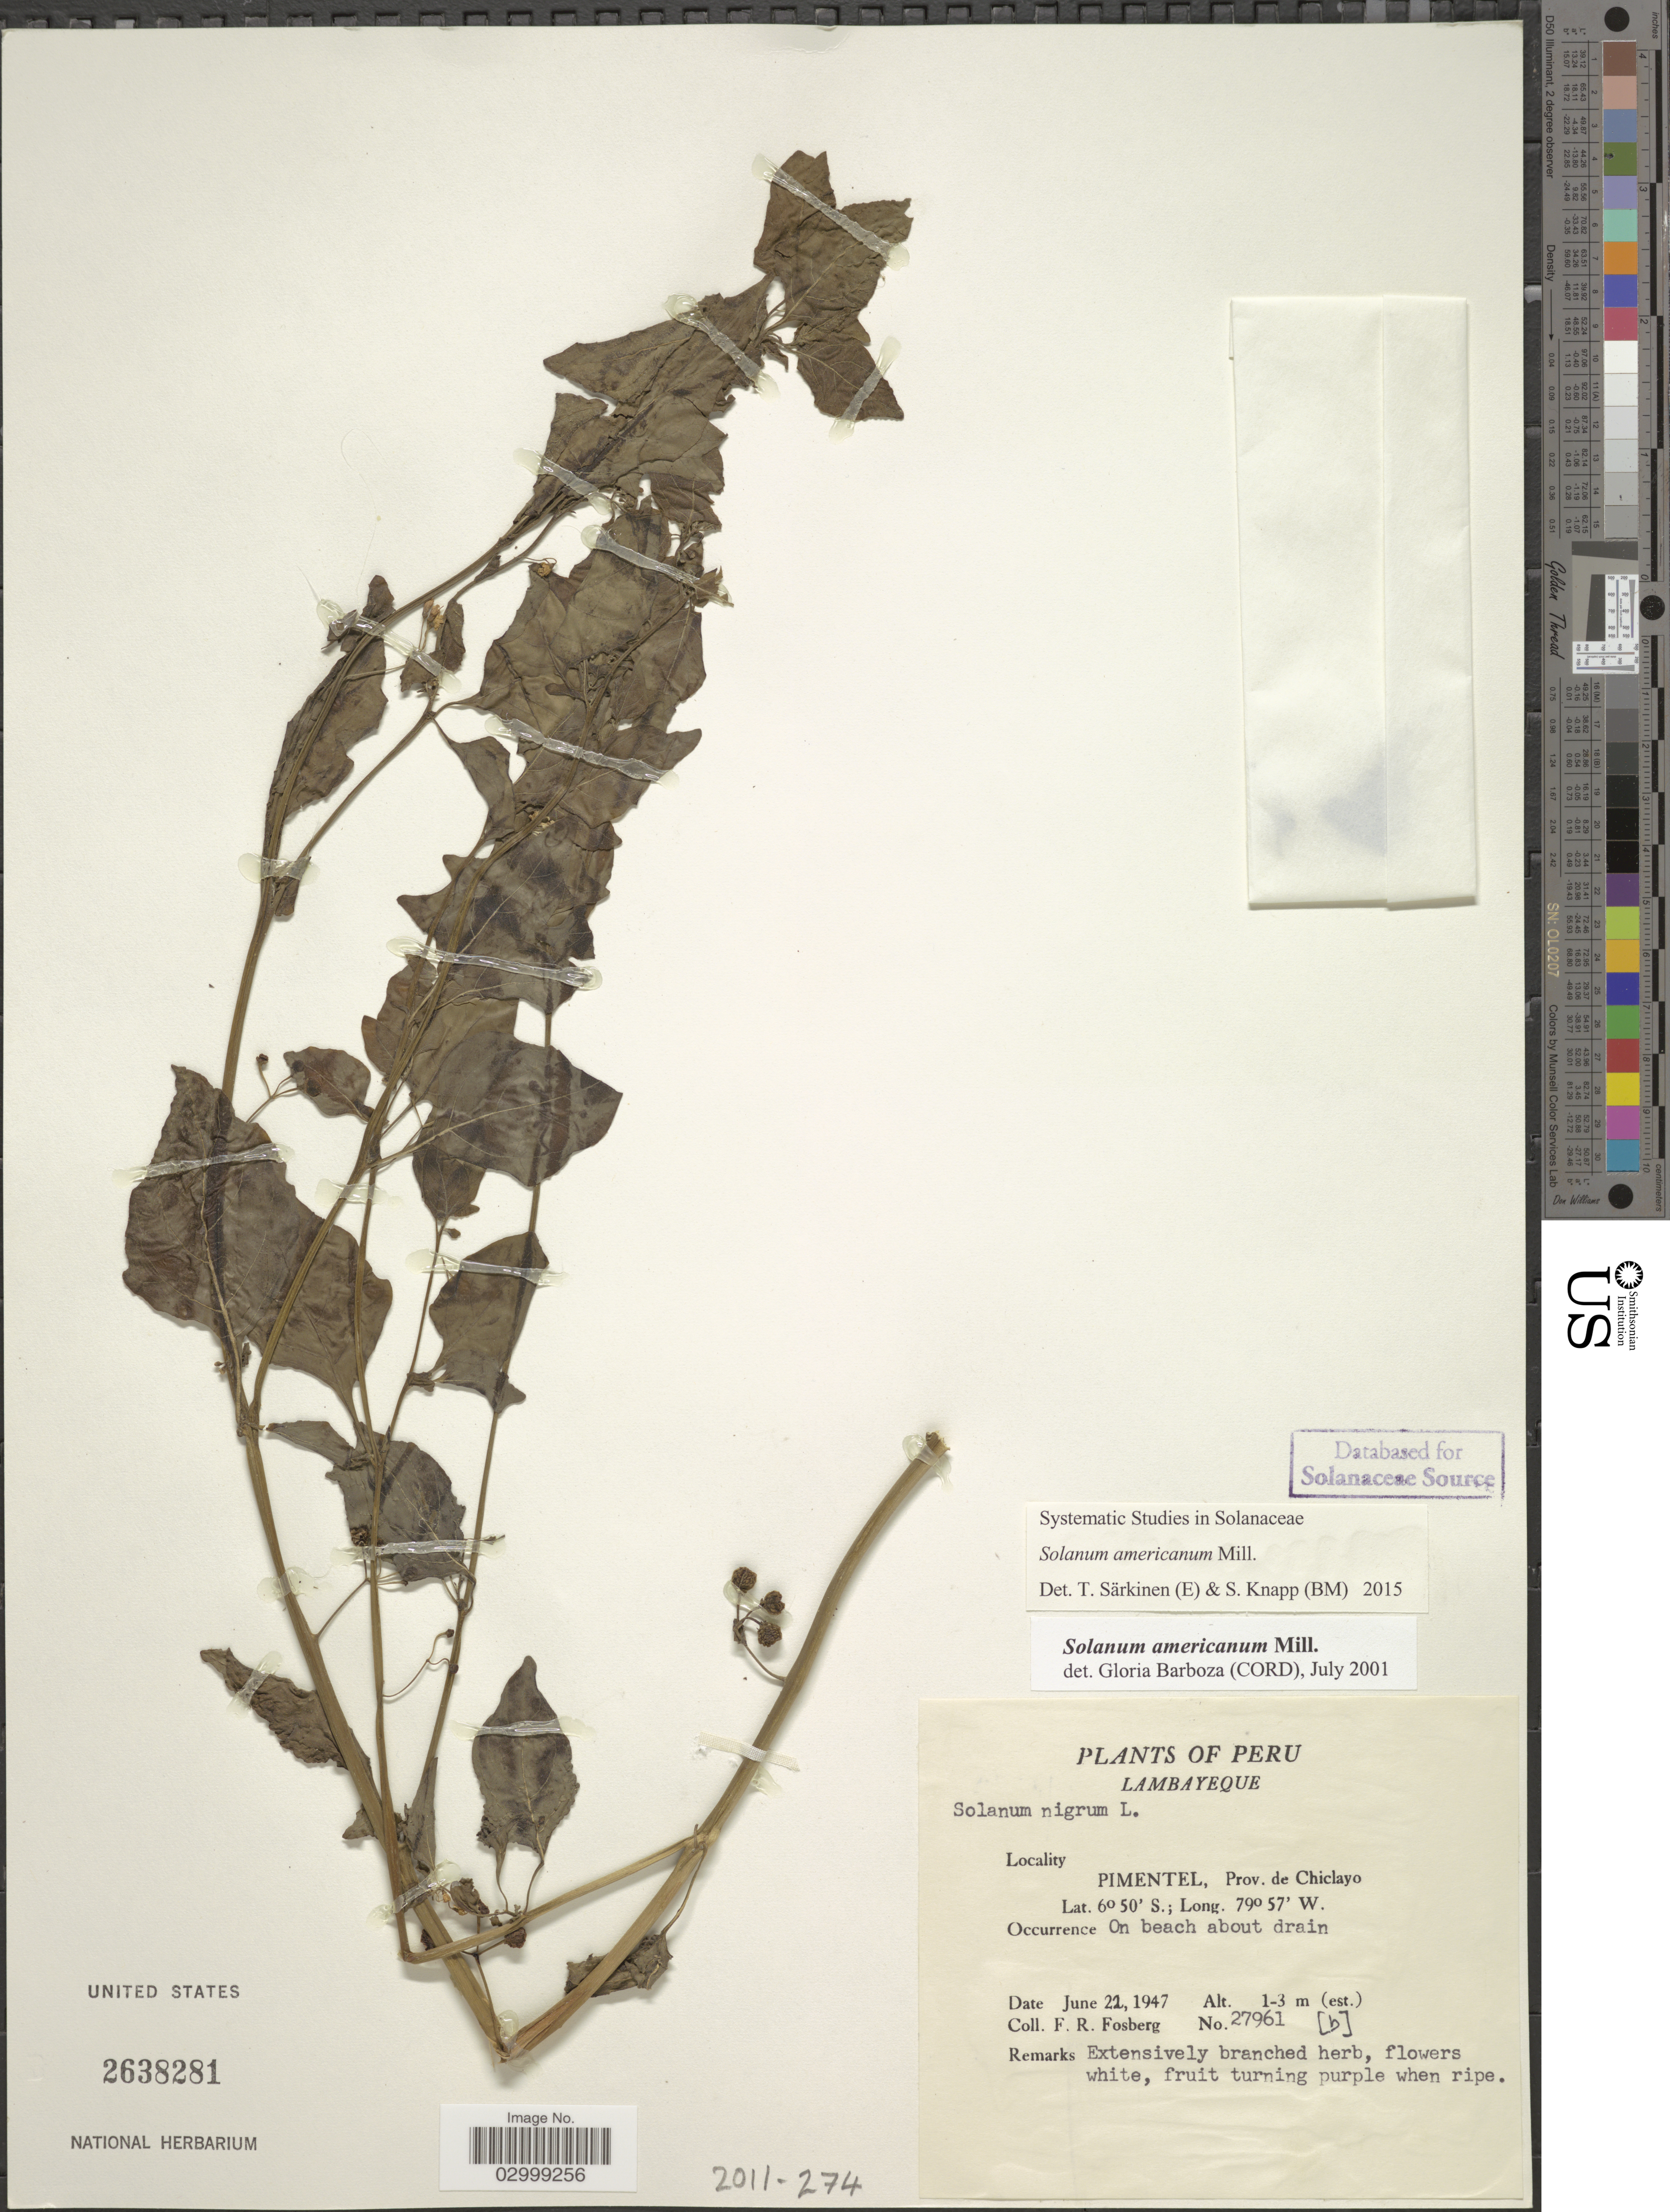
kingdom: Plantae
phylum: Tracheophyta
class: Magnoliopsida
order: Solanales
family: Solanaceae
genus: Solanum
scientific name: Solanum americanum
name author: Mill.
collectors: F. R. Fosberg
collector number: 27961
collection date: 1947-06-22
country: Peru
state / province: Lambayeque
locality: Pimentel, Prov. de Chiclayo.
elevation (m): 1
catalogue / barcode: US 2638281